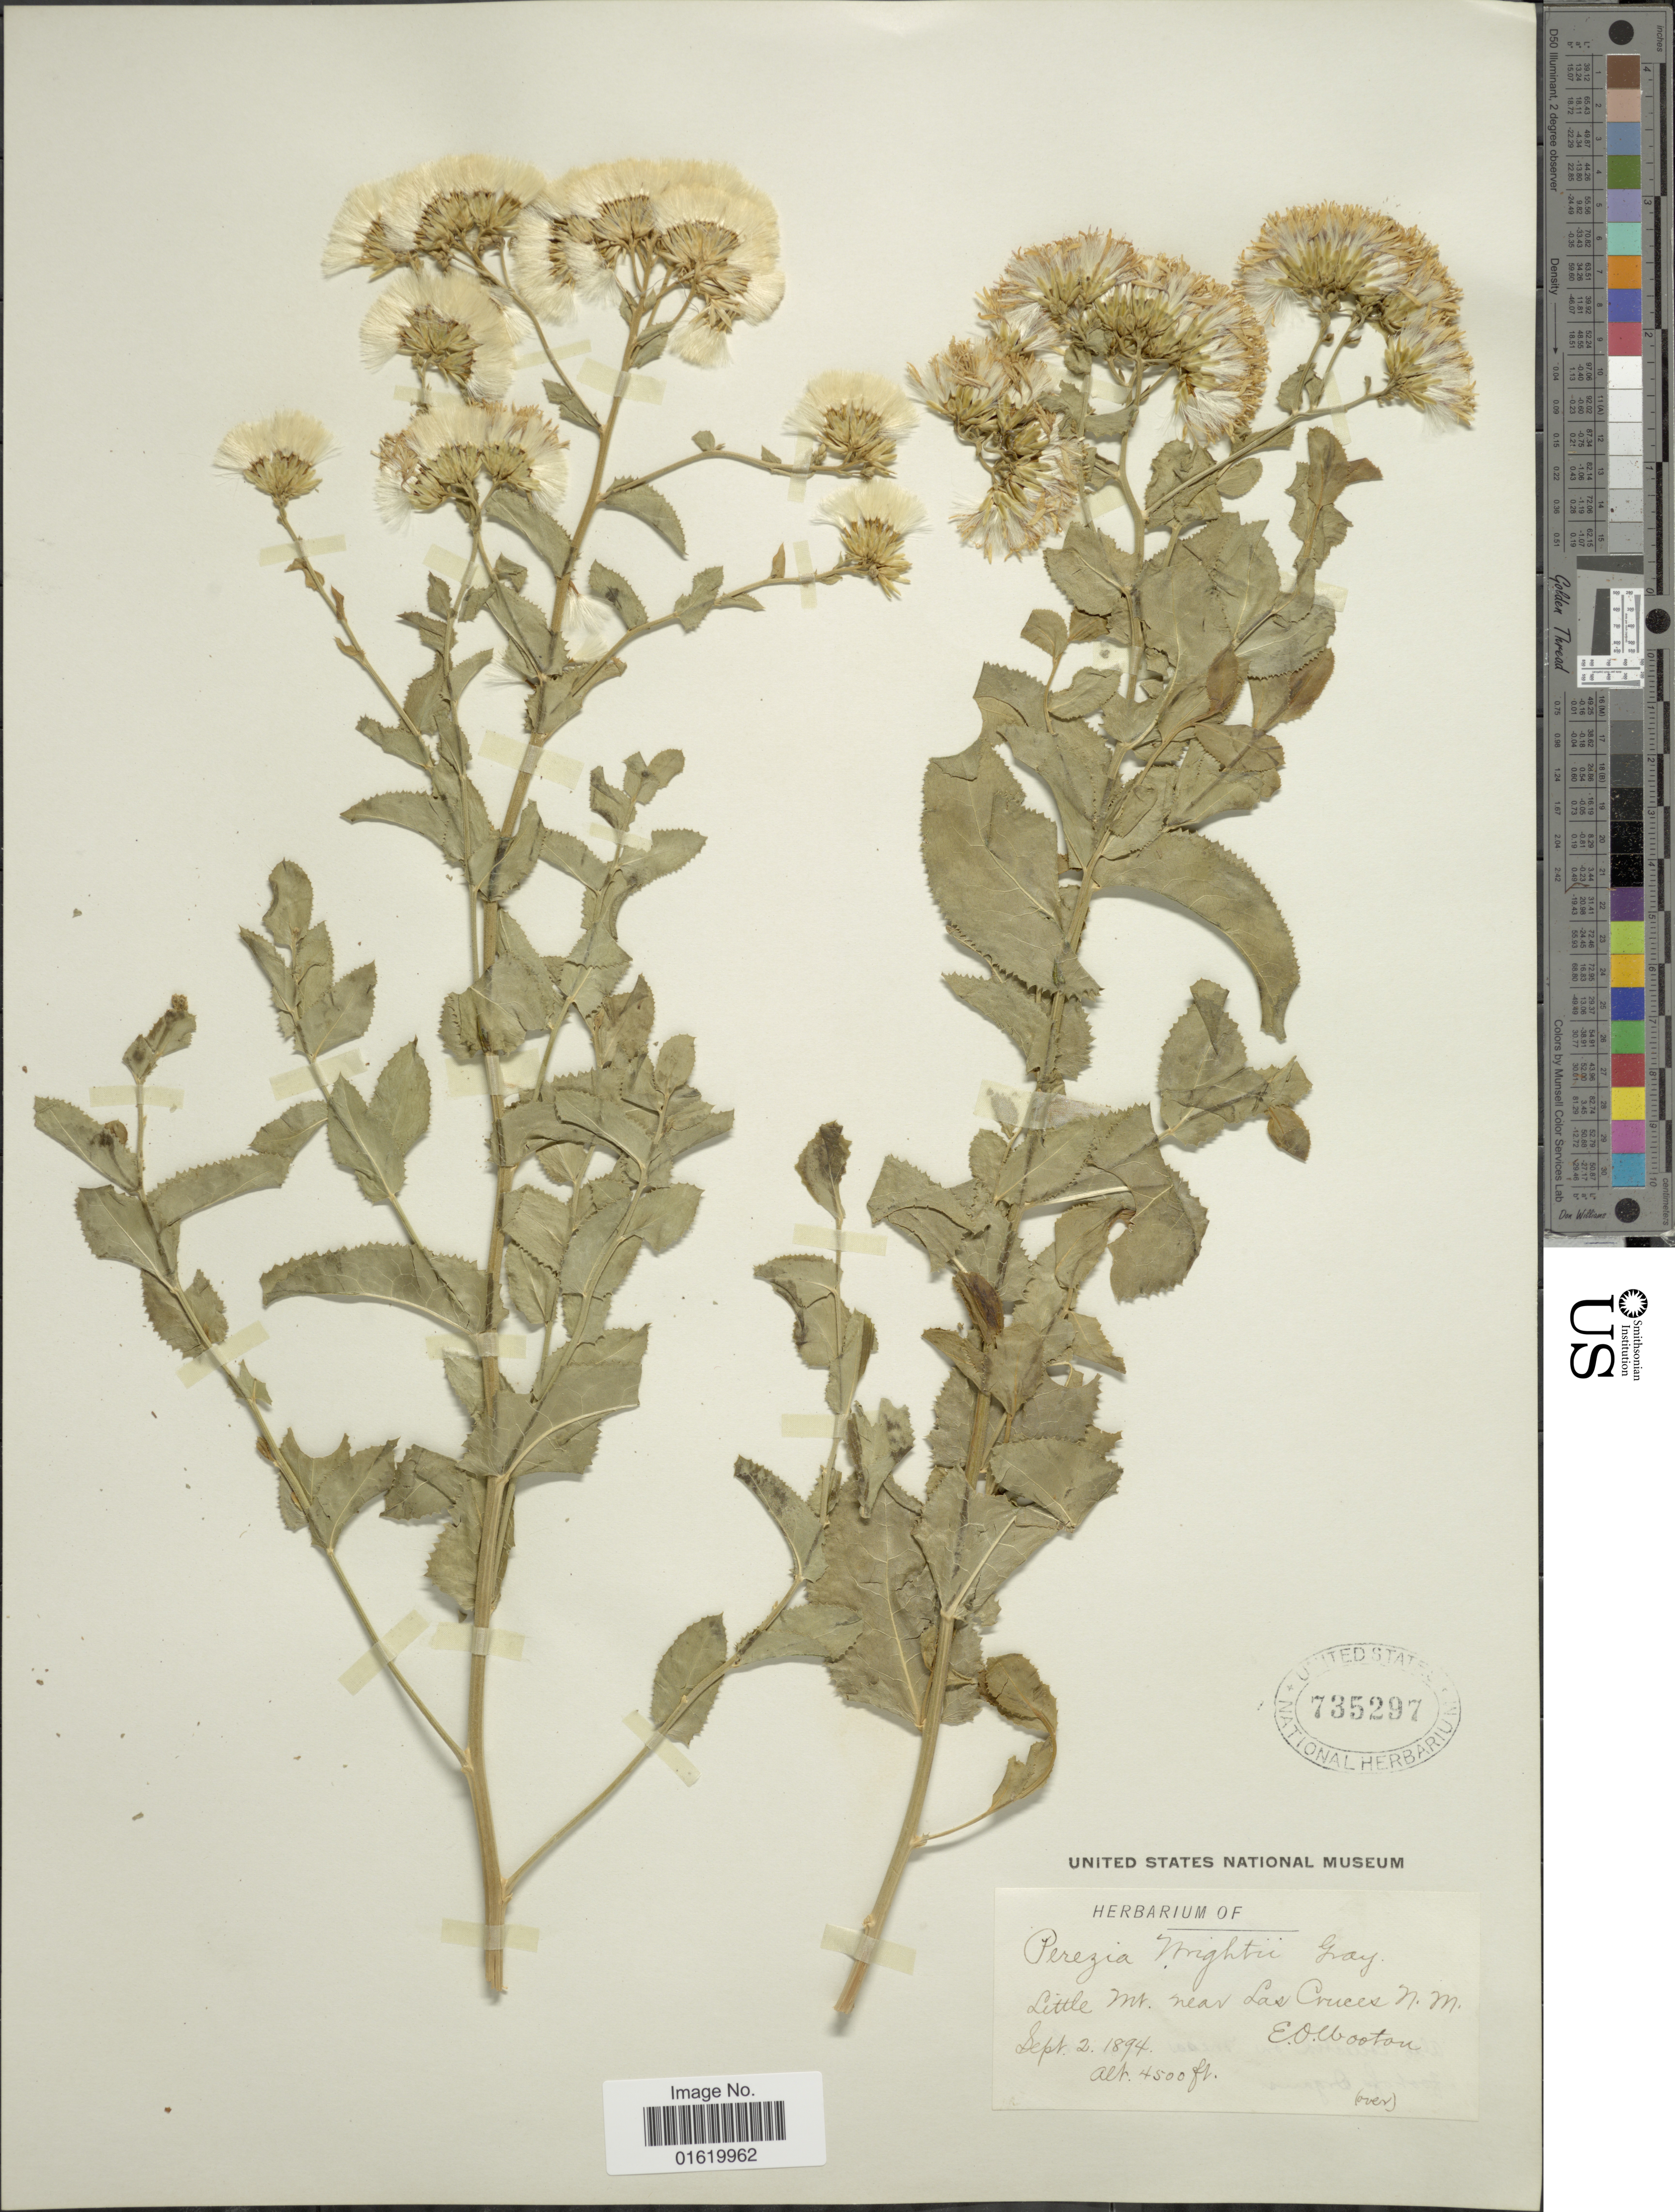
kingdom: Plantae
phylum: Tracheophyta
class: Magnoliopsida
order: Asterales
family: Asteraceae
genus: Acourtia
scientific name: Acourtia wrightii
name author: (A. Gray) Reveal & R.M. King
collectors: E. O. Wooton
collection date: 1894-09-02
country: United States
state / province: New Mexico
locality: Little Mt. near Las Cruces.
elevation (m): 1372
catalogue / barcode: US 735297